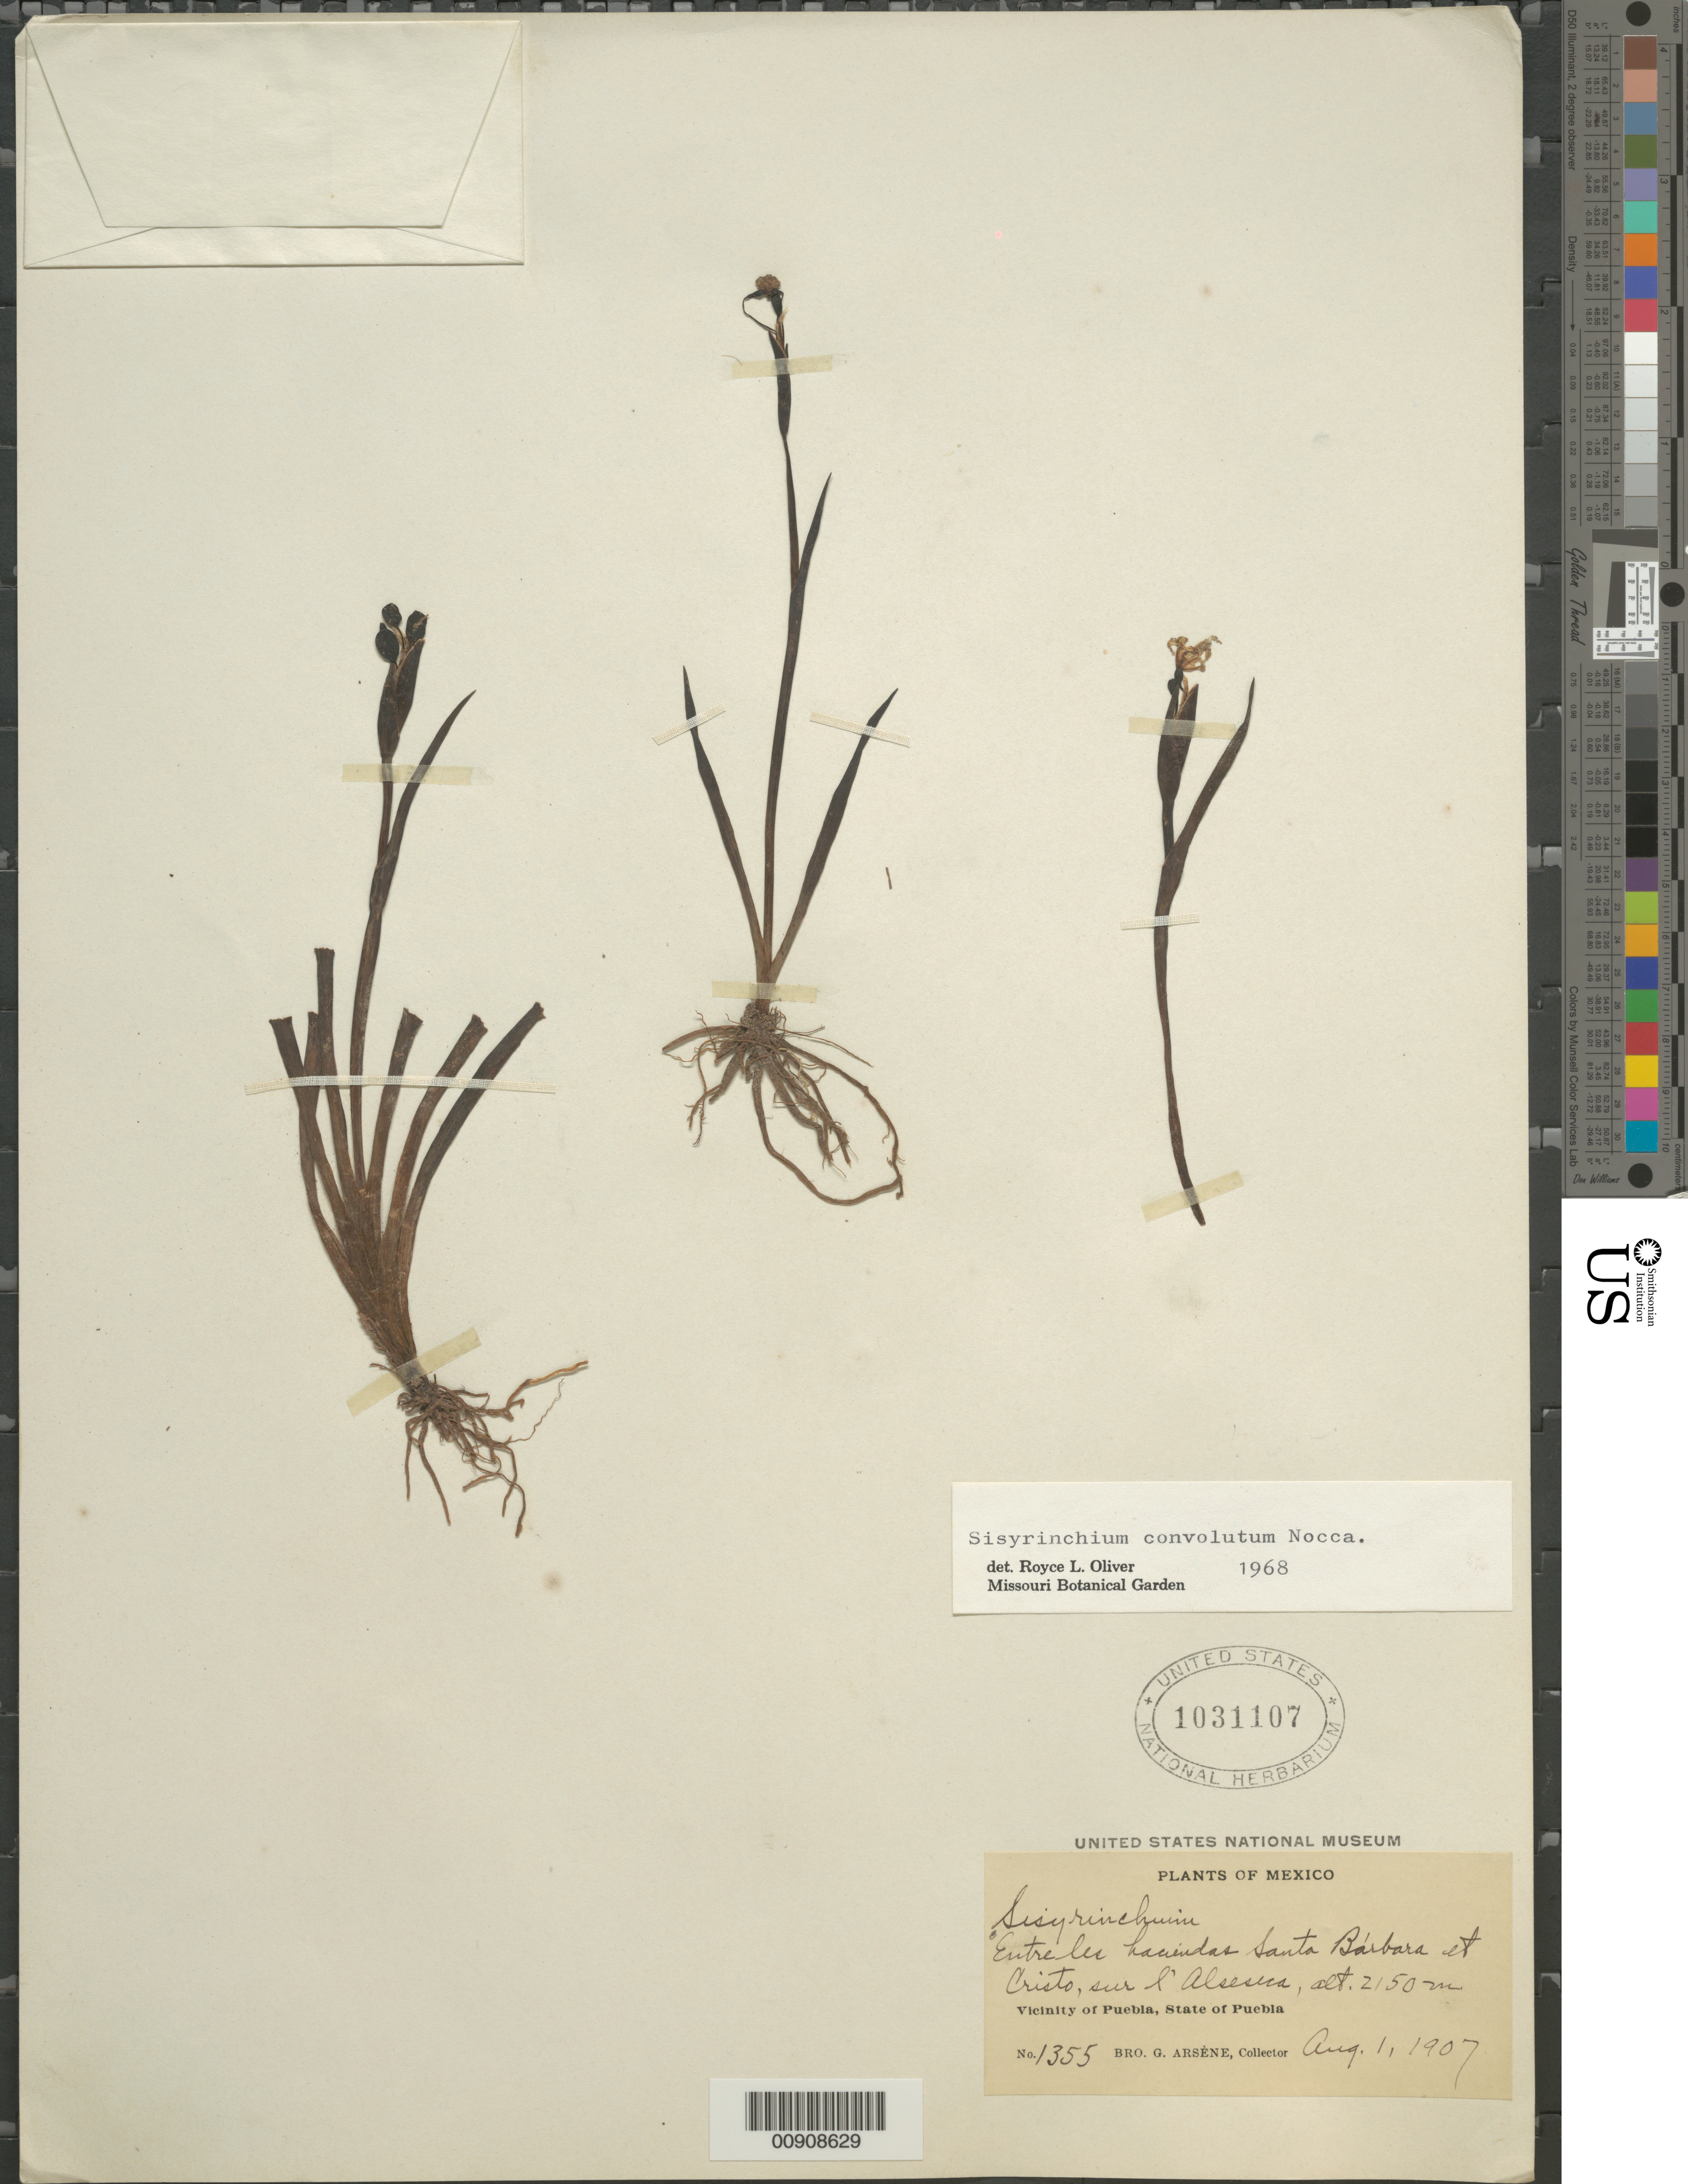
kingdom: Plantae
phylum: Tracheophyta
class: Liliopsida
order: Asparagales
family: Iridaceae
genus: Sisyrinchium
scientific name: Sisyrinchium convolutum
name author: Nocca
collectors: Bro. G. Arsène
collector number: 1355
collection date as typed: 01 Aug 1907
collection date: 1907-08-01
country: Mexico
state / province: Puebla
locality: Entre les haciendas Santa Bárbara et Cristo, sur l' Alseseca. Vicinity of Puebla, State of Puebla.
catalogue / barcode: US 1031107